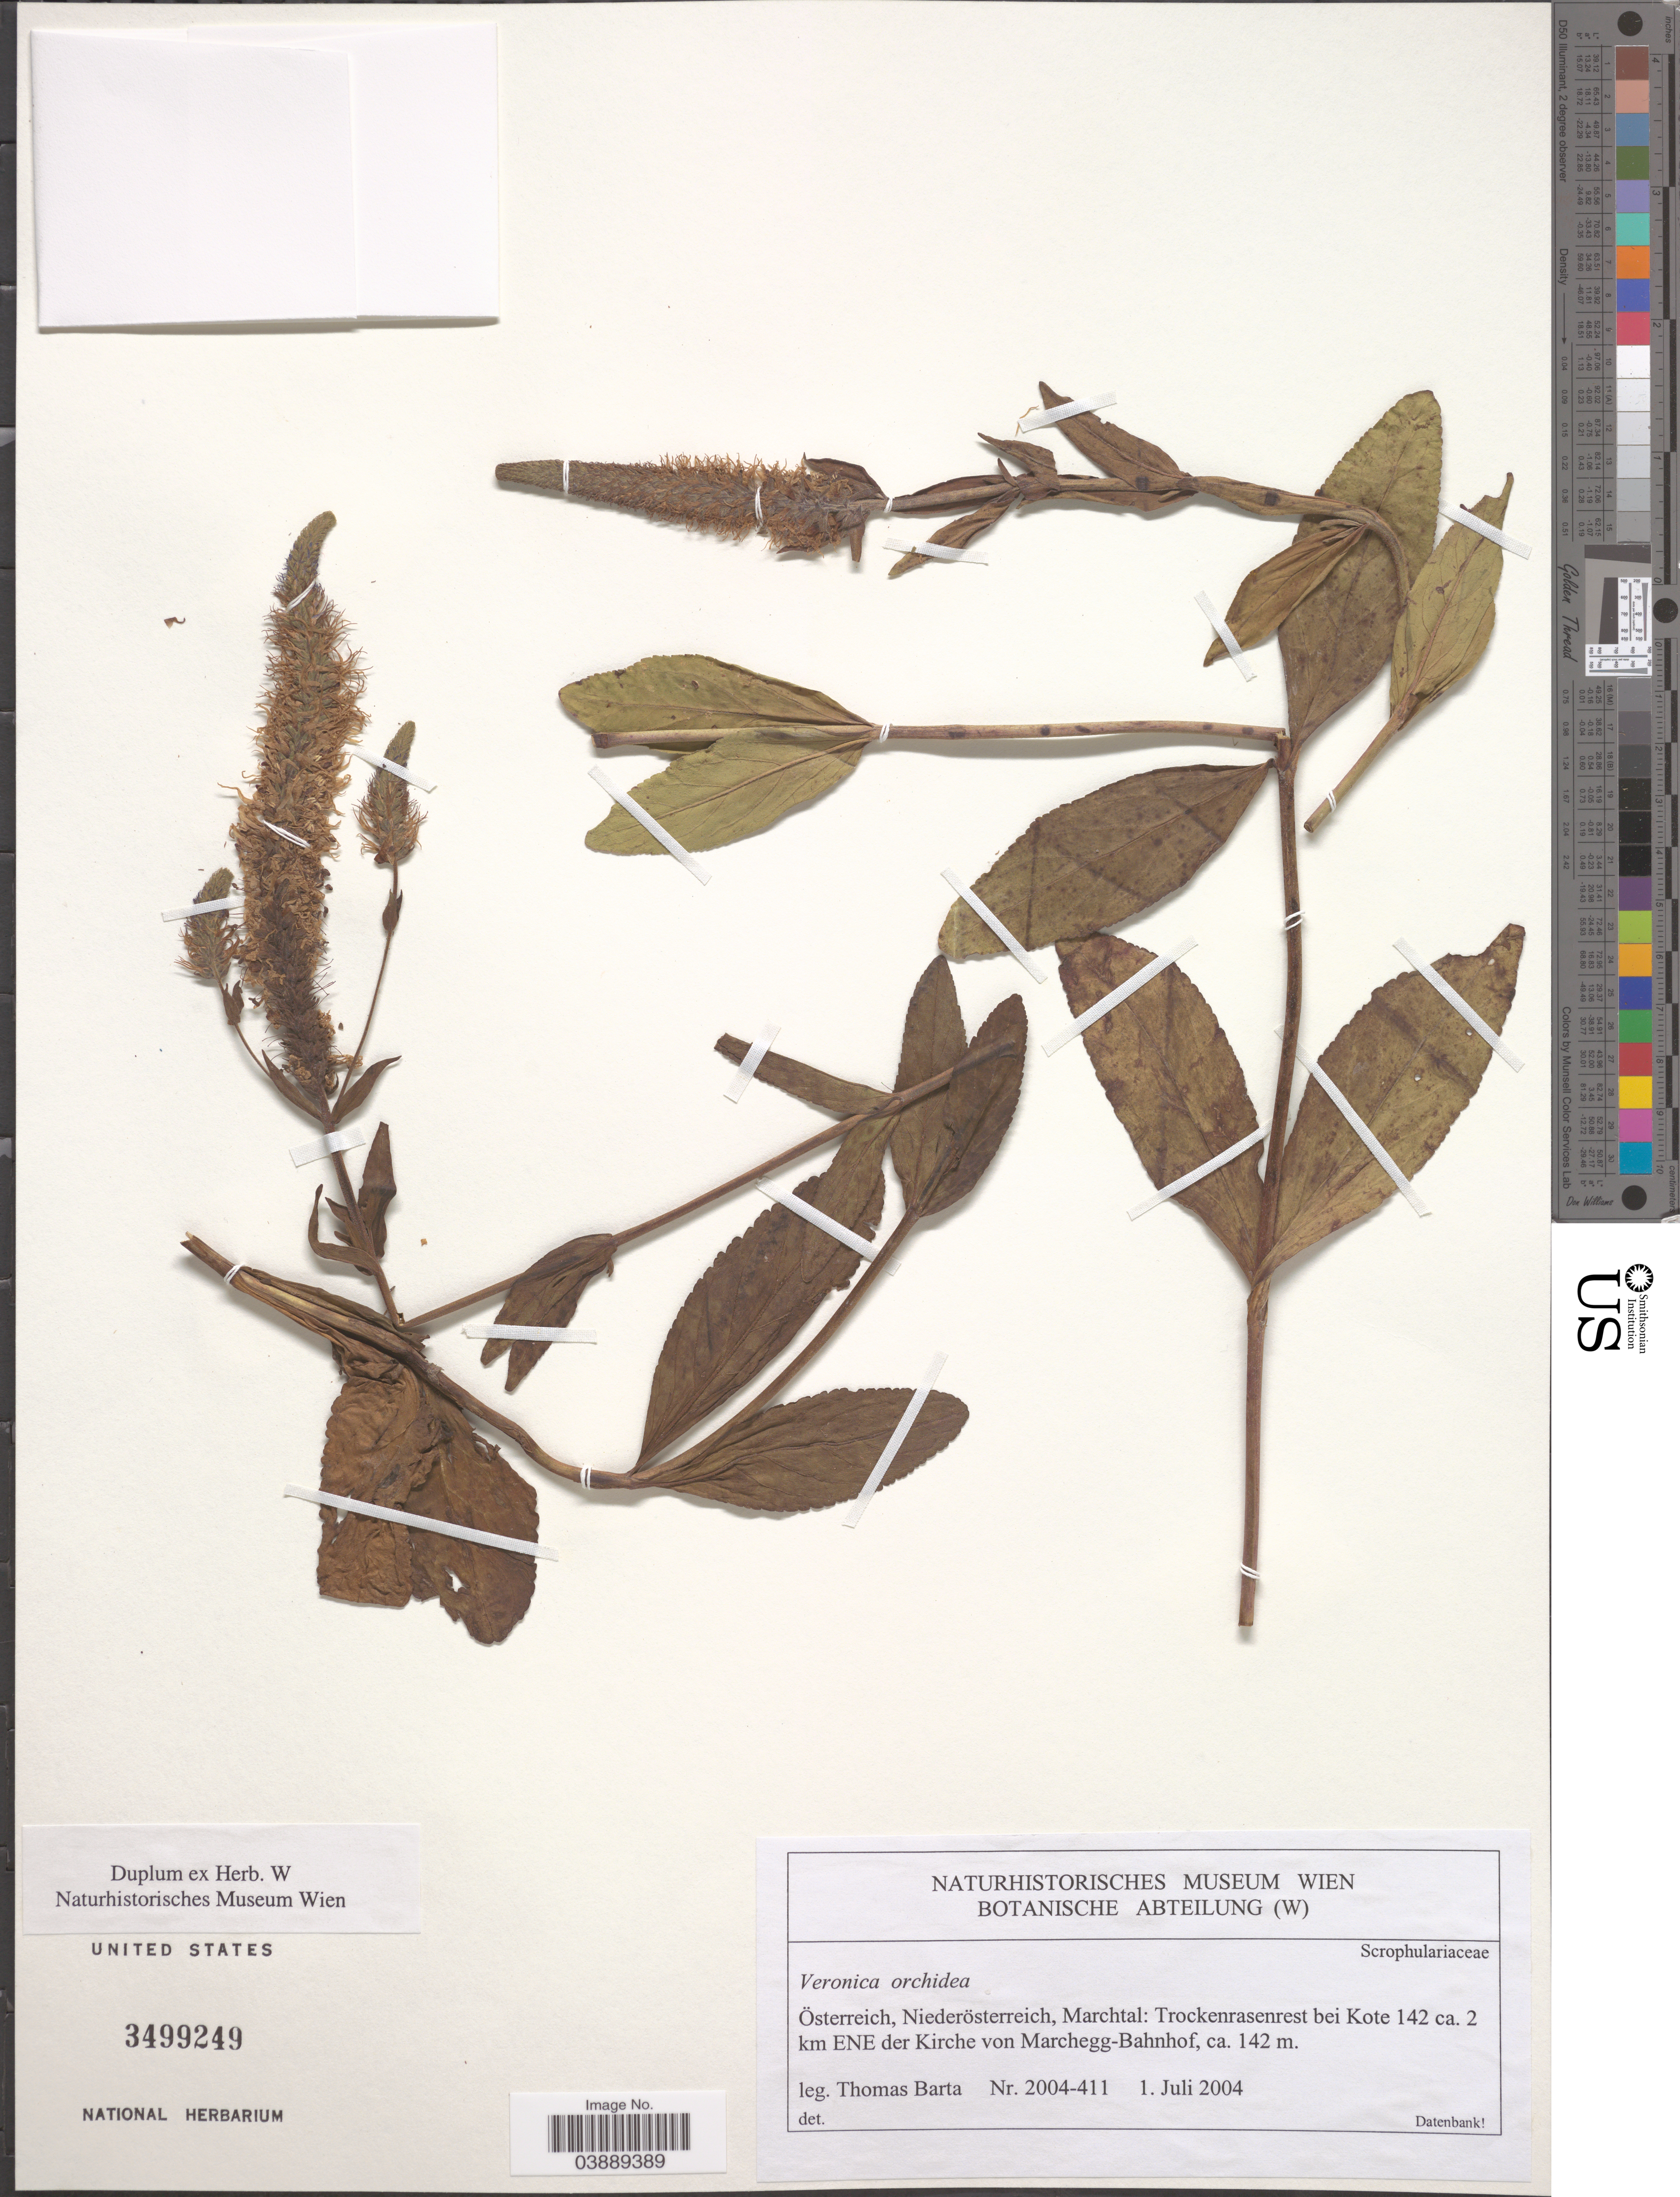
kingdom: Plantae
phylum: Tracheophyta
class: Magnoliopsida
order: Lamiales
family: Plantaginaceae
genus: Veronica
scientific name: Veronica orchidea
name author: Crantz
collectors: T. Barta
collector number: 2004-411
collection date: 2004-07-01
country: Austria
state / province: Niederosterreich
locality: Österreich, Niederösterreich, Marchtal: Trockenrasenrest bei Kote 142 ca. 2 km ENE der Kirche von Marchegg-Bahnhof.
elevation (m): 142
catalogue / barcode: US 3499249